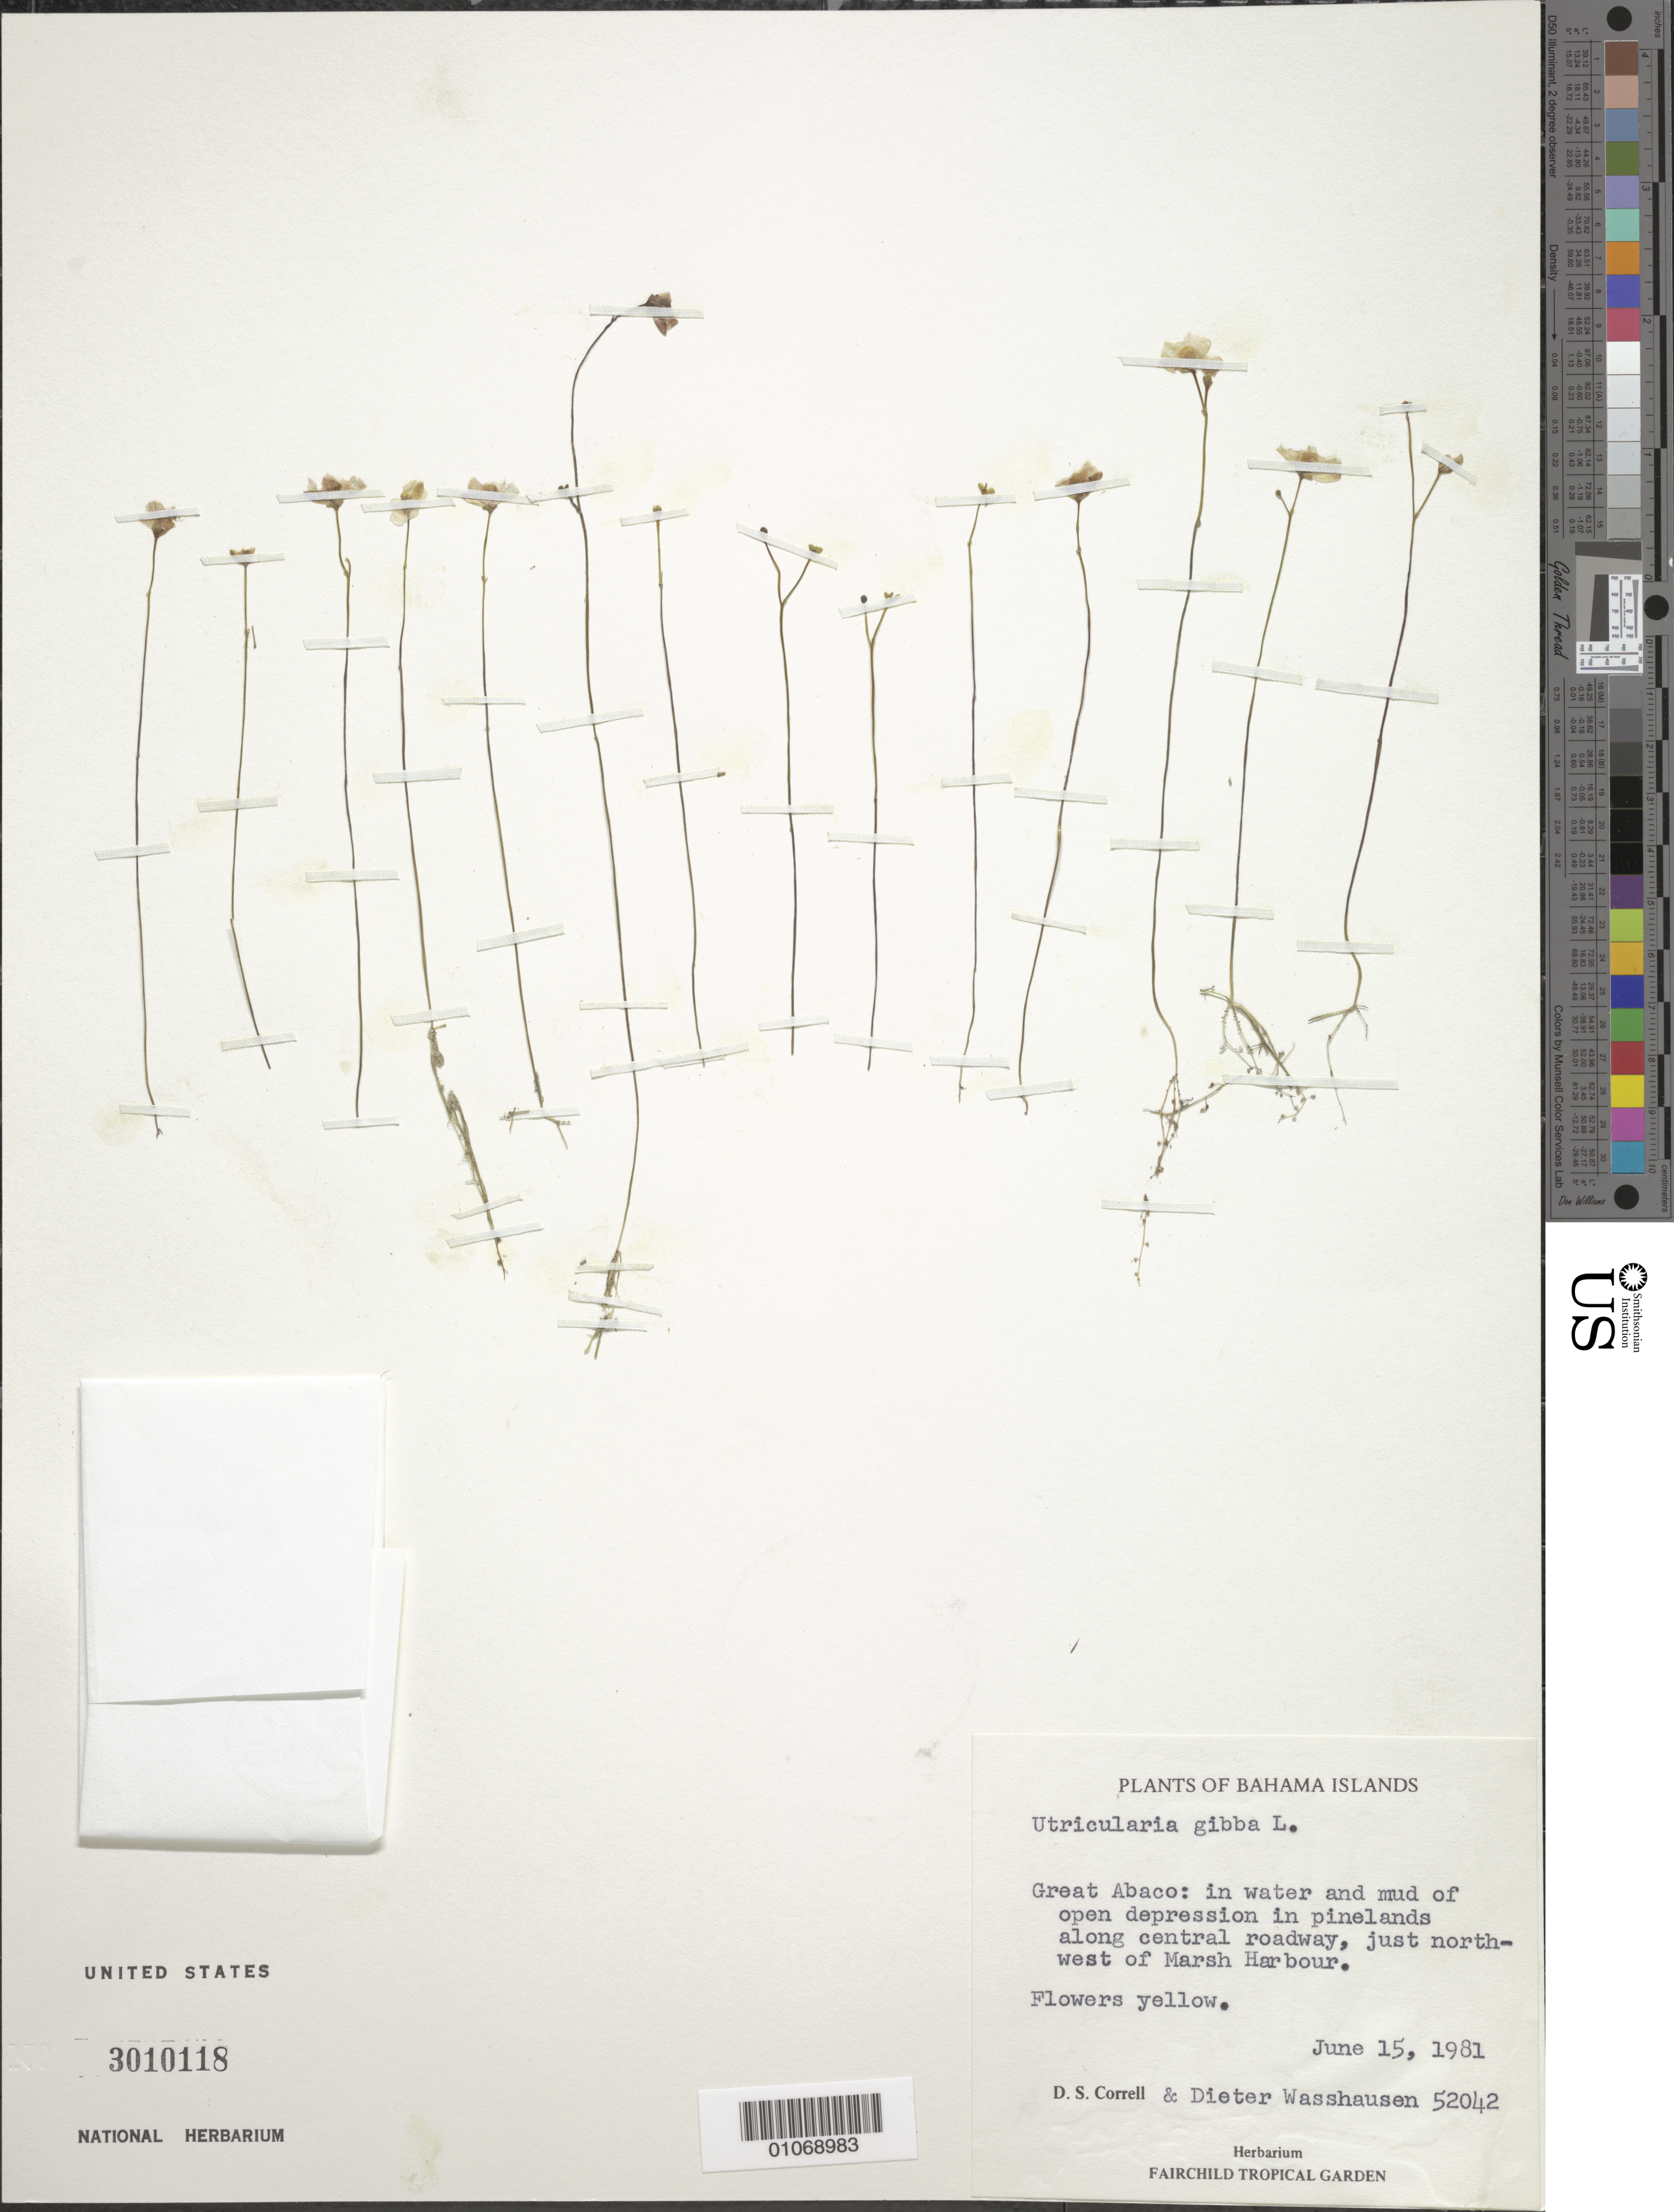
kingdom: Plantae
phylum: Tracheophyta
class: Magnoliopsida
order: Lamiales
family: Lentibulariaceae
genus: Utricularia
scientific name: Utricularia gibba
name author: L.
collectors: D. S. Correll & D. C. Wasshausen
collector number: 52042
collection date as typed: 15 Jun 1981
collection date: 1981-06-15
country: Bahamas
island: Great Abaco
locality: In water and mud of open depression in pinelands along central roadway, just northwest of Marsh Harbour.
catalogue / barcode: US 3010118